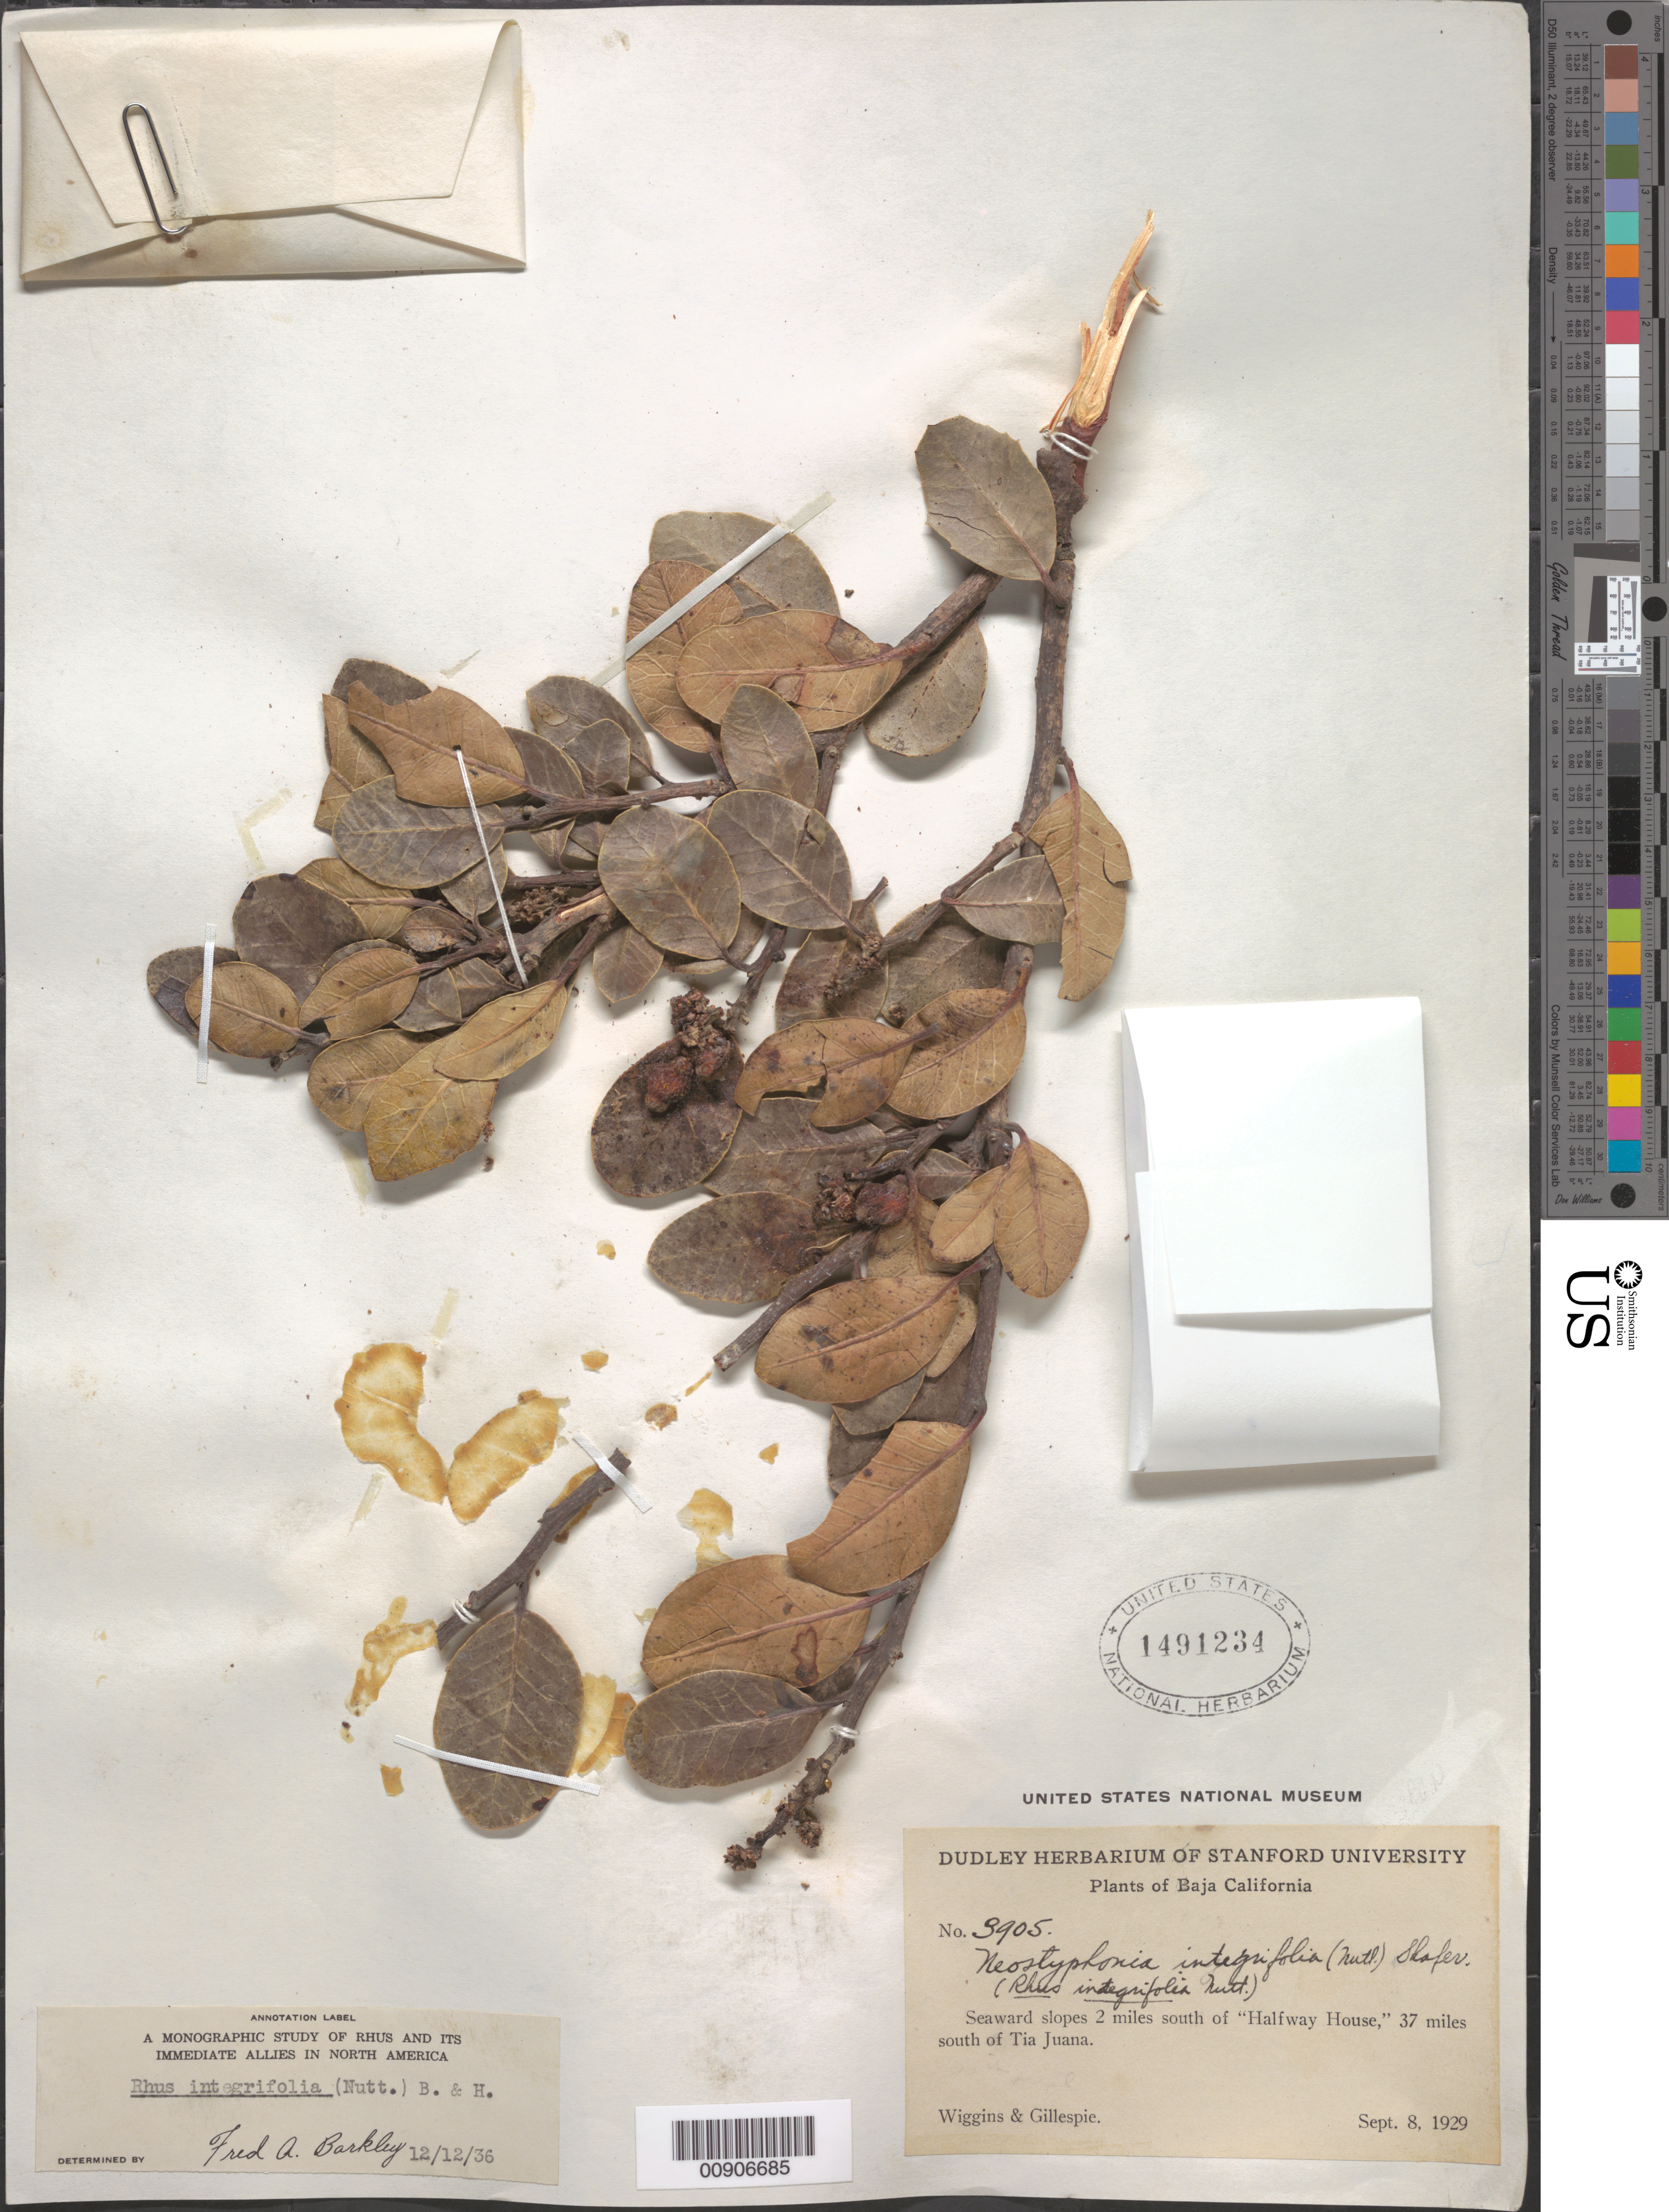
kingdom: Plantae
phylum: Tracheophyta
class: Magnoliopsida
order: Sapindales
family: Anacardiaceae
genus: Rhus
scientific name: Rhus integrifolia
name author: (Nutt.) Benth. & Hook. f. ex W.H. Brewer & S. Watson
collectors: -- Wiggins & -- Gillespie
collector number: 3905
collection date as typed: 08 Sep 1929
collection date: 1929-09-08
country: Mexico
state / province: Baja California Norte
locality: Seaward slopes 2 miles south of "Halfway House", 37 miles south of Tia Juana.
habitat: Seaward slopes.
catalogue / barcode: US 1491234